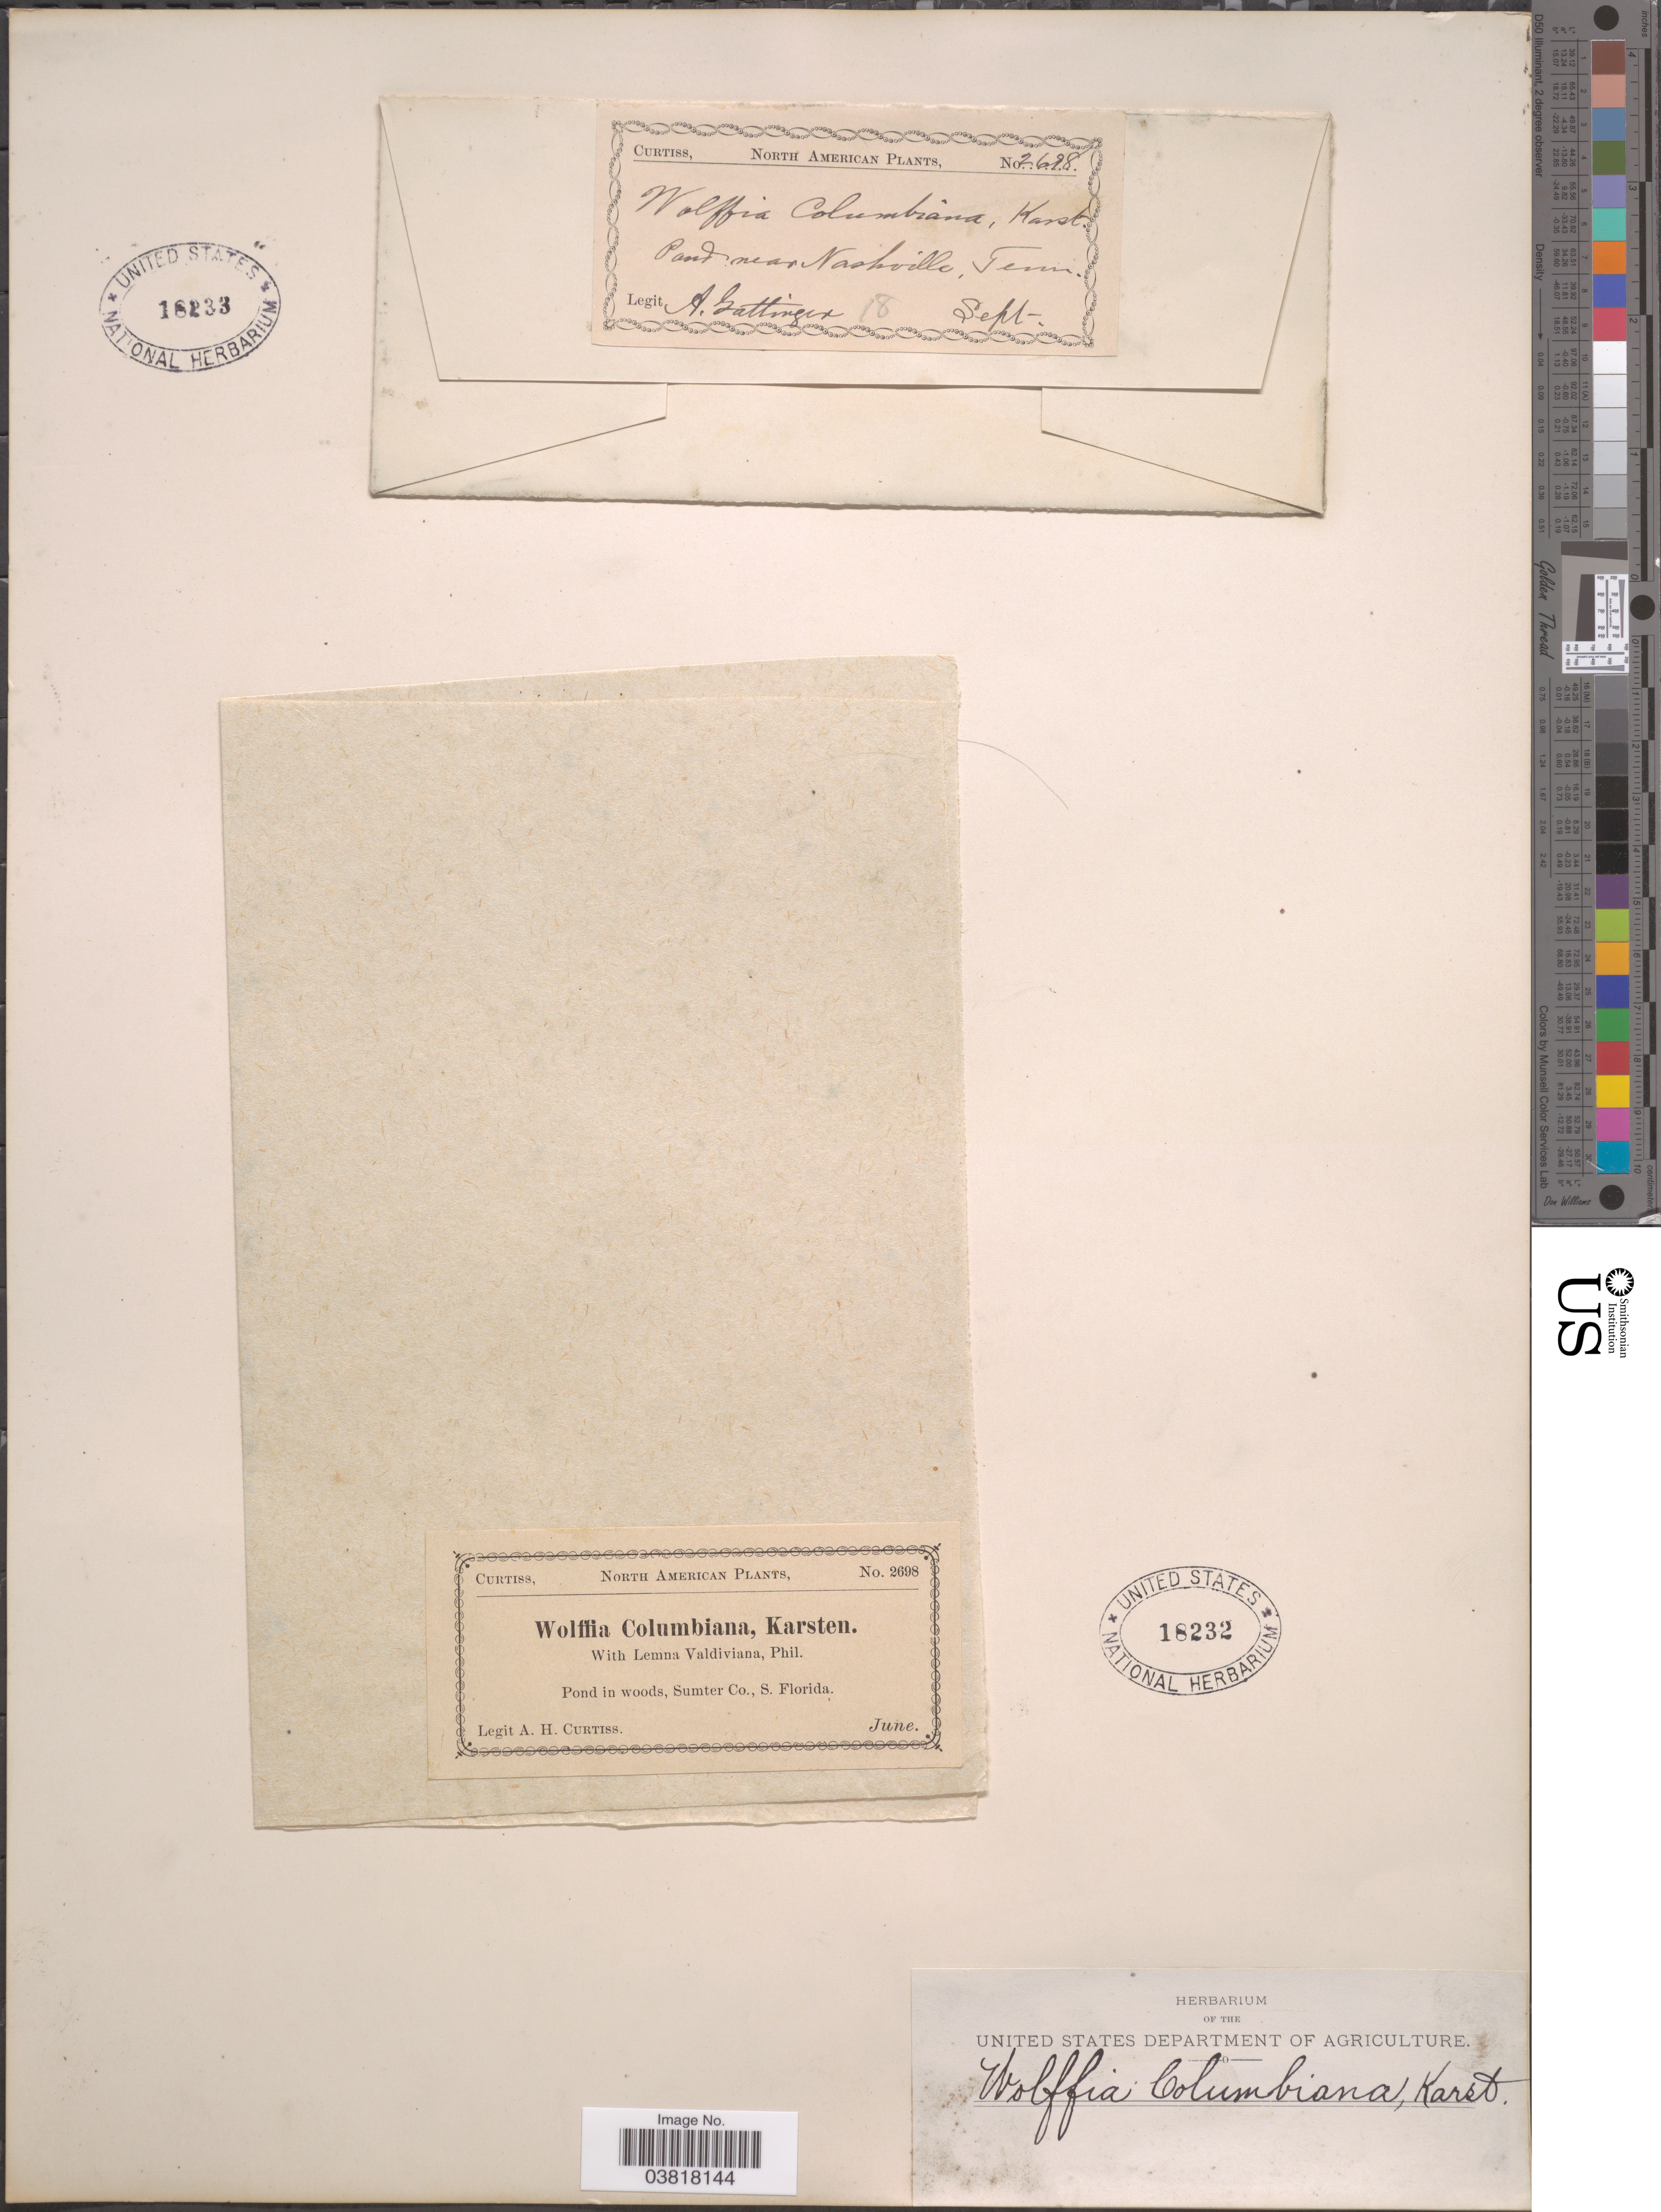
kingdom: Plantae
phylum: Tracheophyta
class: Liliopsida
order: Alismatales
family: Araceae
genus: Wolffia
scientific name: Wolffia columbiana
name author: H. Karst.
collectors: A. Gattinger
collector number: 2698*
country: United States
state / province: Tennessee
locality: Pond near Nashville.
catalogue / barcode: US 18233-2